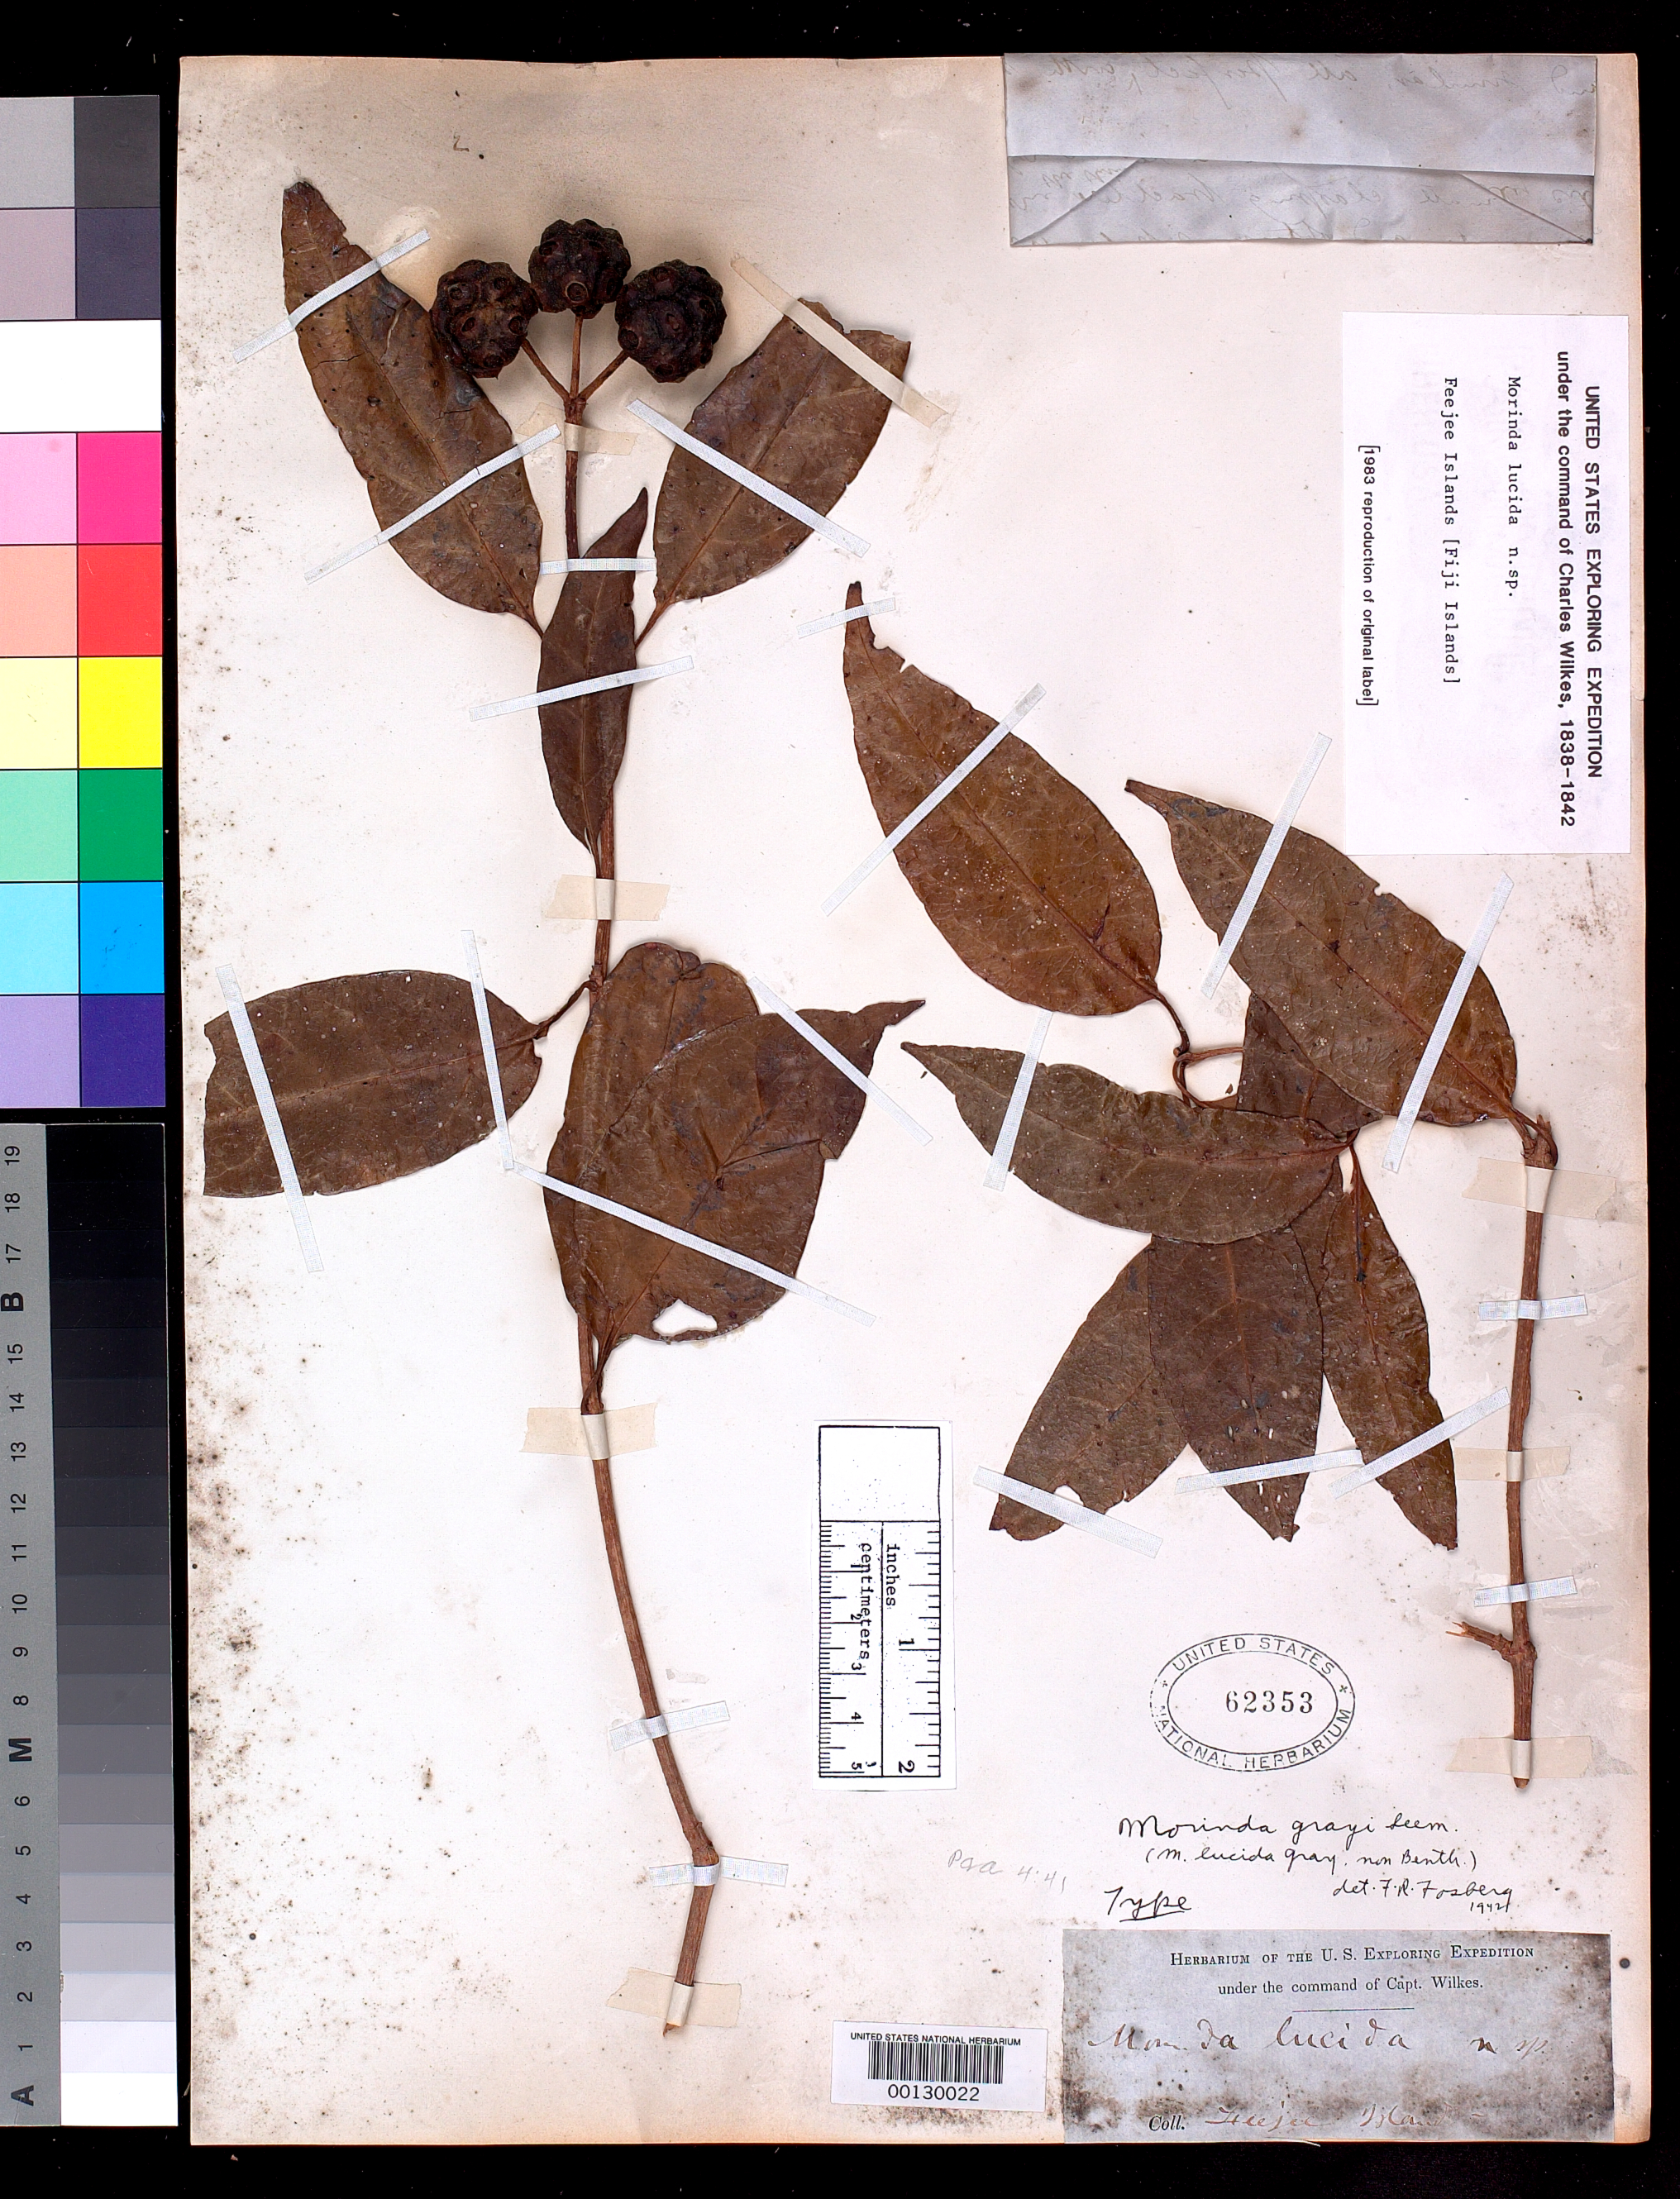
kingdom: Plantae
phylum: Tracheophyta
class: Magnoliopsida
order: Gentianales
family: Rubiaceae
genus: Morinda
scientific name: Morinda lucida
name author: A. Gray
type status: Holotype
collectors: Wilkes Explor. Exped.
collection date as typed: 1838 to -- --- 1842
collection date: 1838/1842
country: Fiji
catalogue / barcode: US 62353